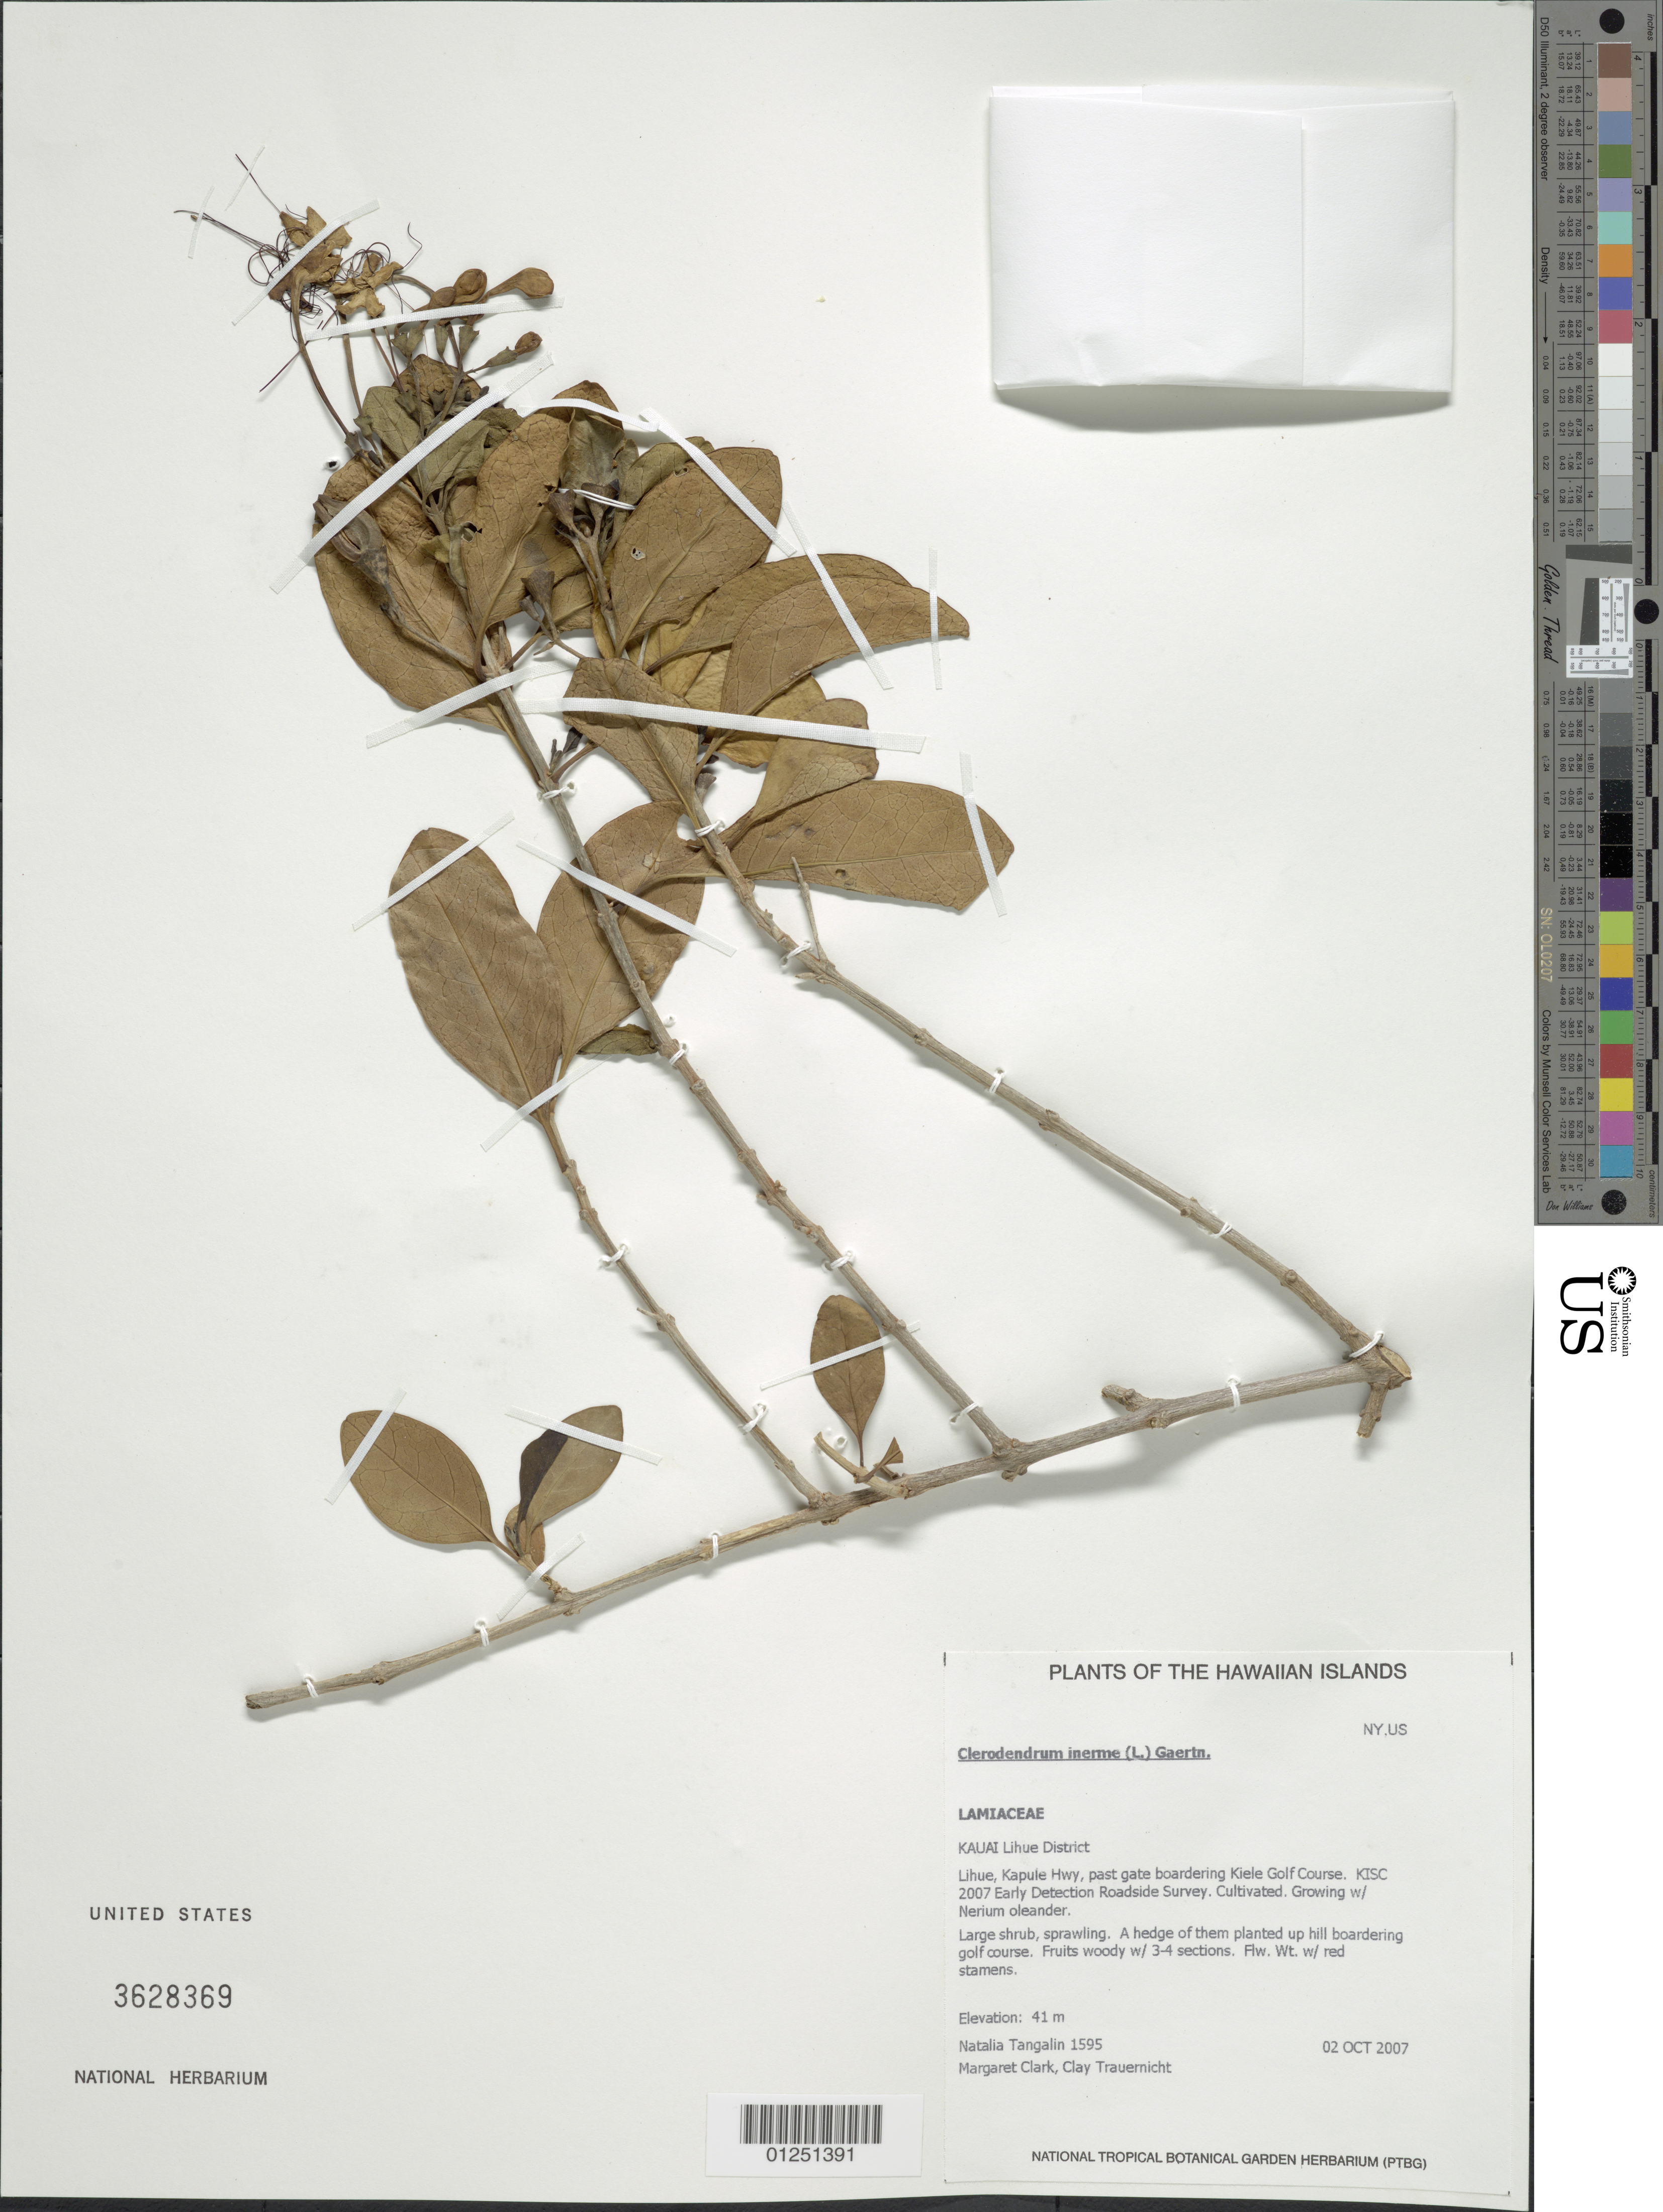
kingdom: Plantae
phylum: Tracheophyta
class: Magnoliopsida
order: Lamiales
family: Lamiaceae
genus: Clerodendrum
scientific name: Clerodendrum inerme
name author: (L.) Gaertn.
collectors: N. Tangalin, M. Clark & C. Trauernicht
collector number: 1595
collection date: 2007-10-02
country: United States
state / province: Hawaii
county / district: Kauai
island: Kaua'i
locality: Lihue District, Lihue,Kapule Hwy, past gate boardering Kiele Golf Course.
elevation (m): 41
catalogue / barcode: US 3628369